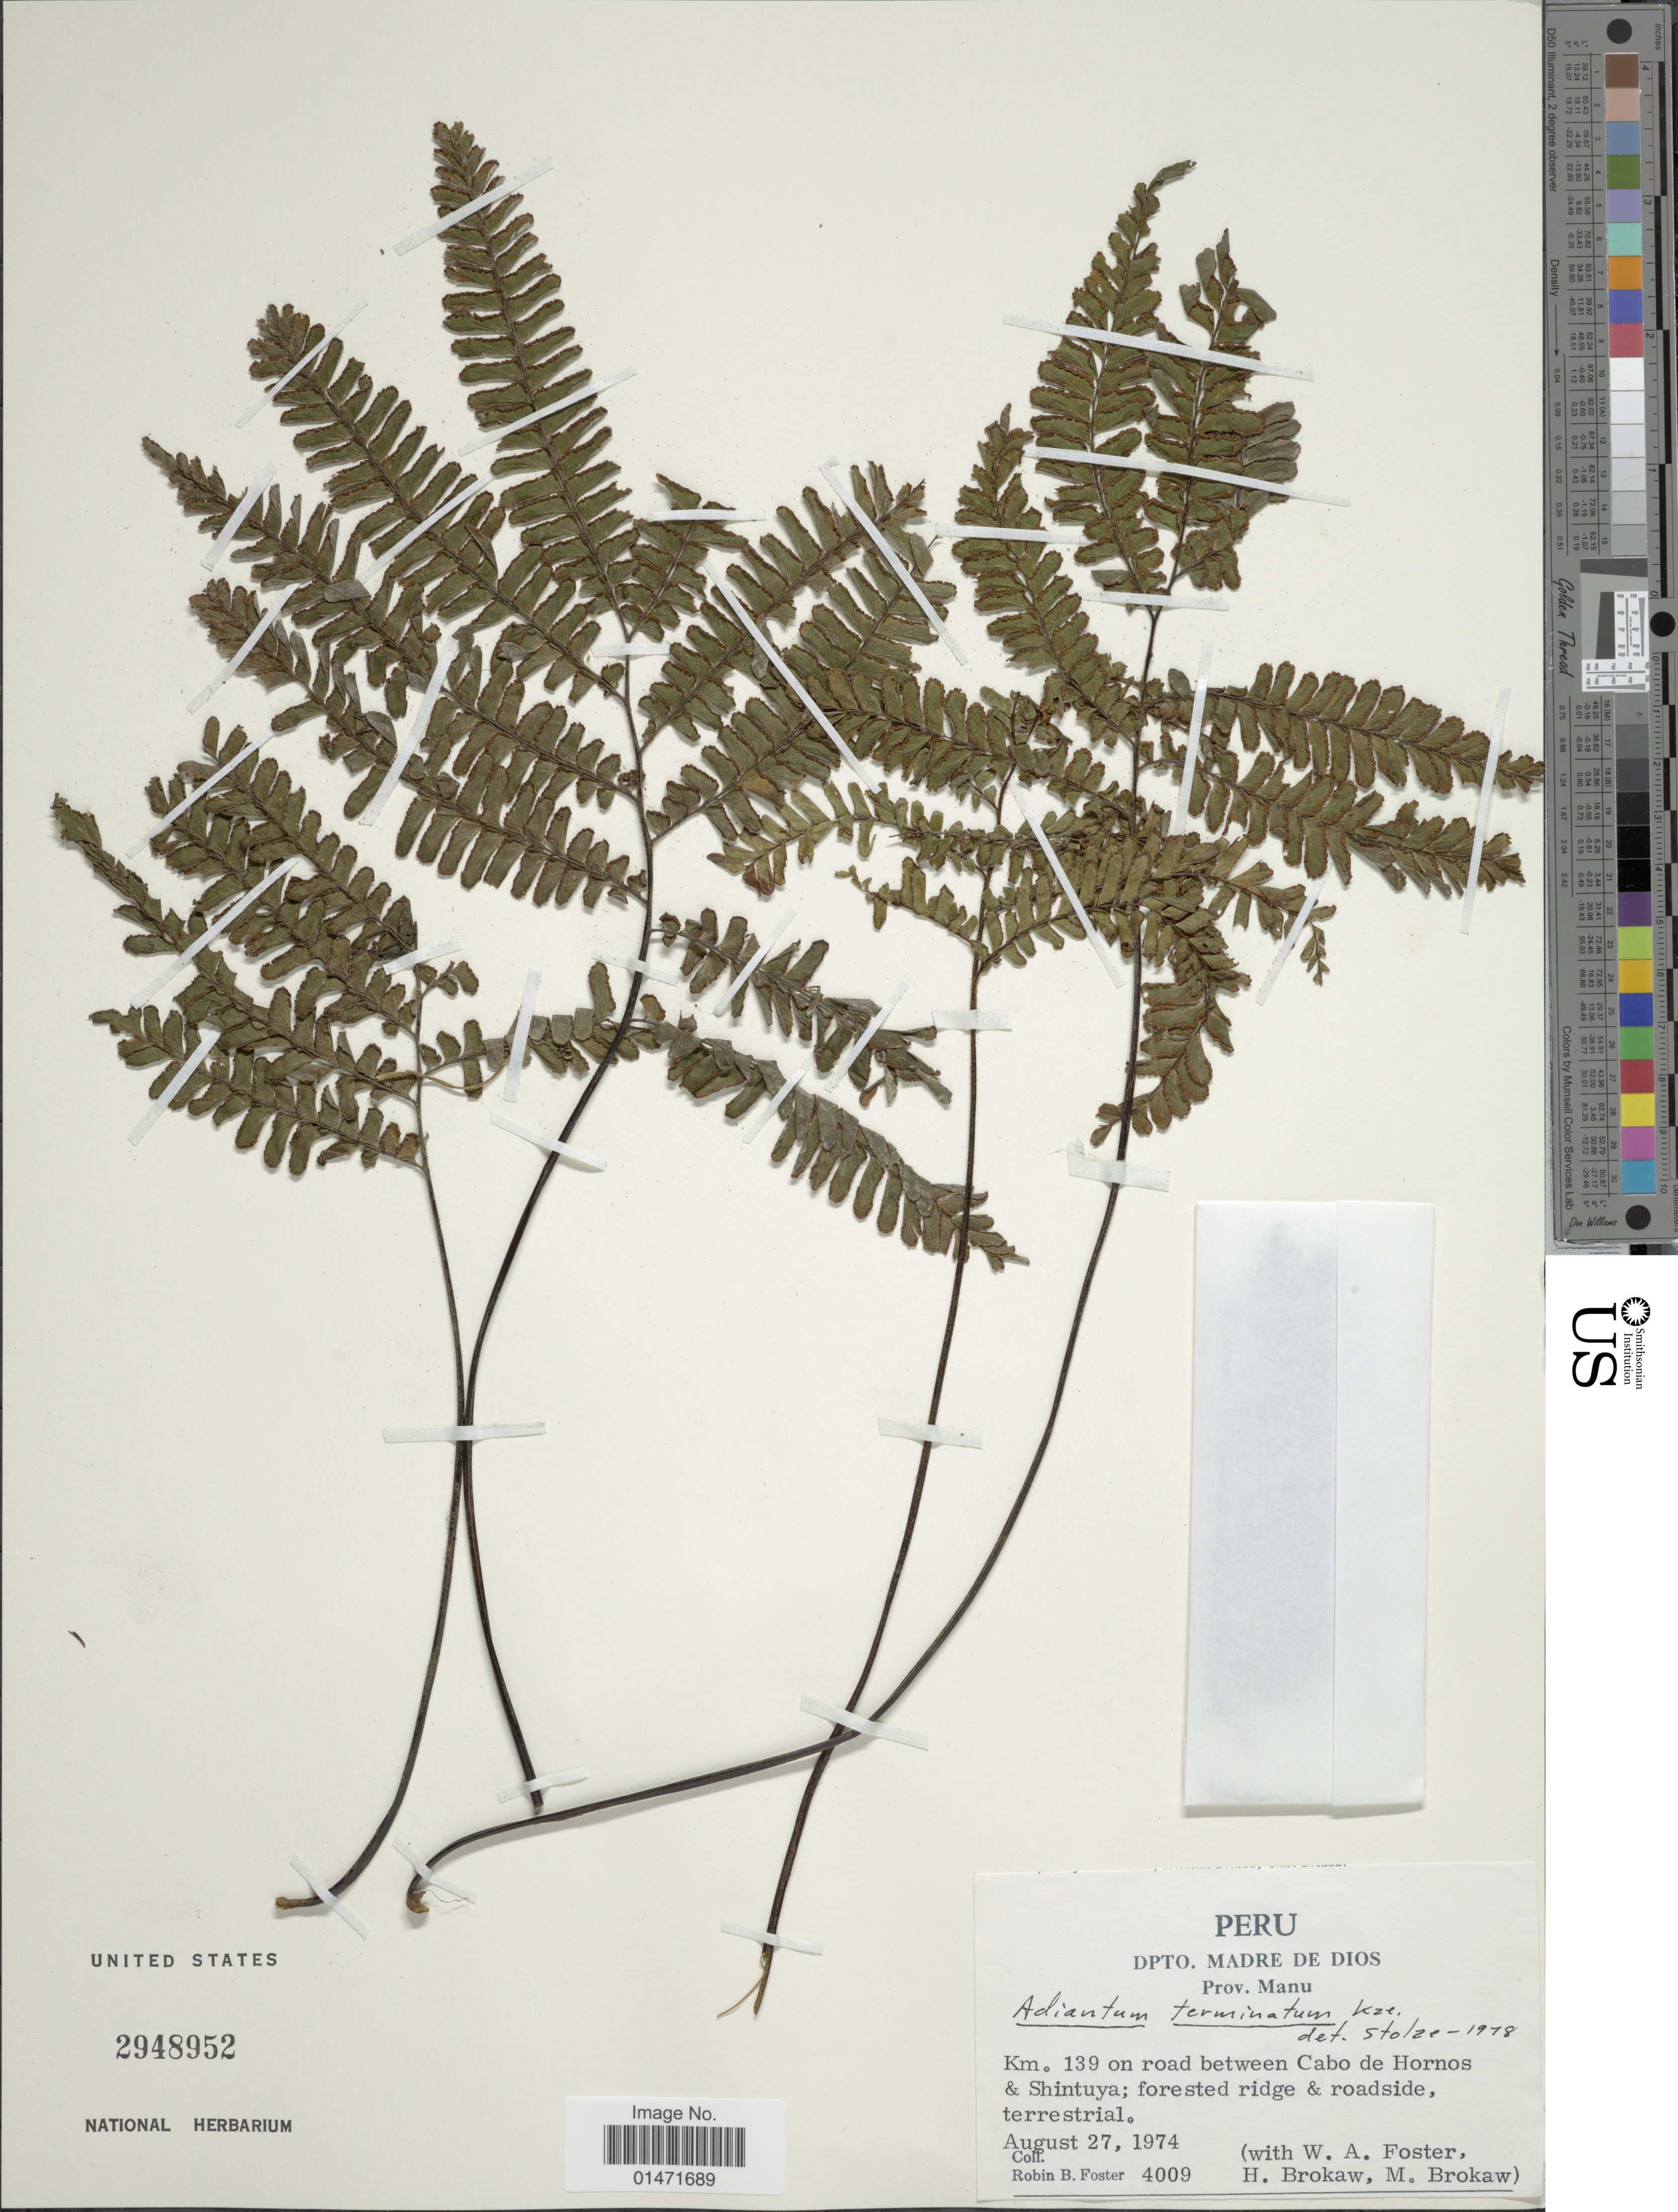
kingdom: Plantae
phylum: Tracheophyta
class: Polypodiopsida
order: Polypodiales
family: Pteridaceae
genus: Adiantum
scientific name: Adiantum terminatum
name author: Kunze ex Miq.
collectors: R. B. Foster, W. Foster, H. Brokaw & M. Brokaw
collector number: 4009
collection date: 1974-08-27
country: Peru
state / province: Madre de Dios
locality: Prov. Manu. Km. 139 on road between Cabo de Hornos & Shintuya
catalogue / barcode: US 2948952